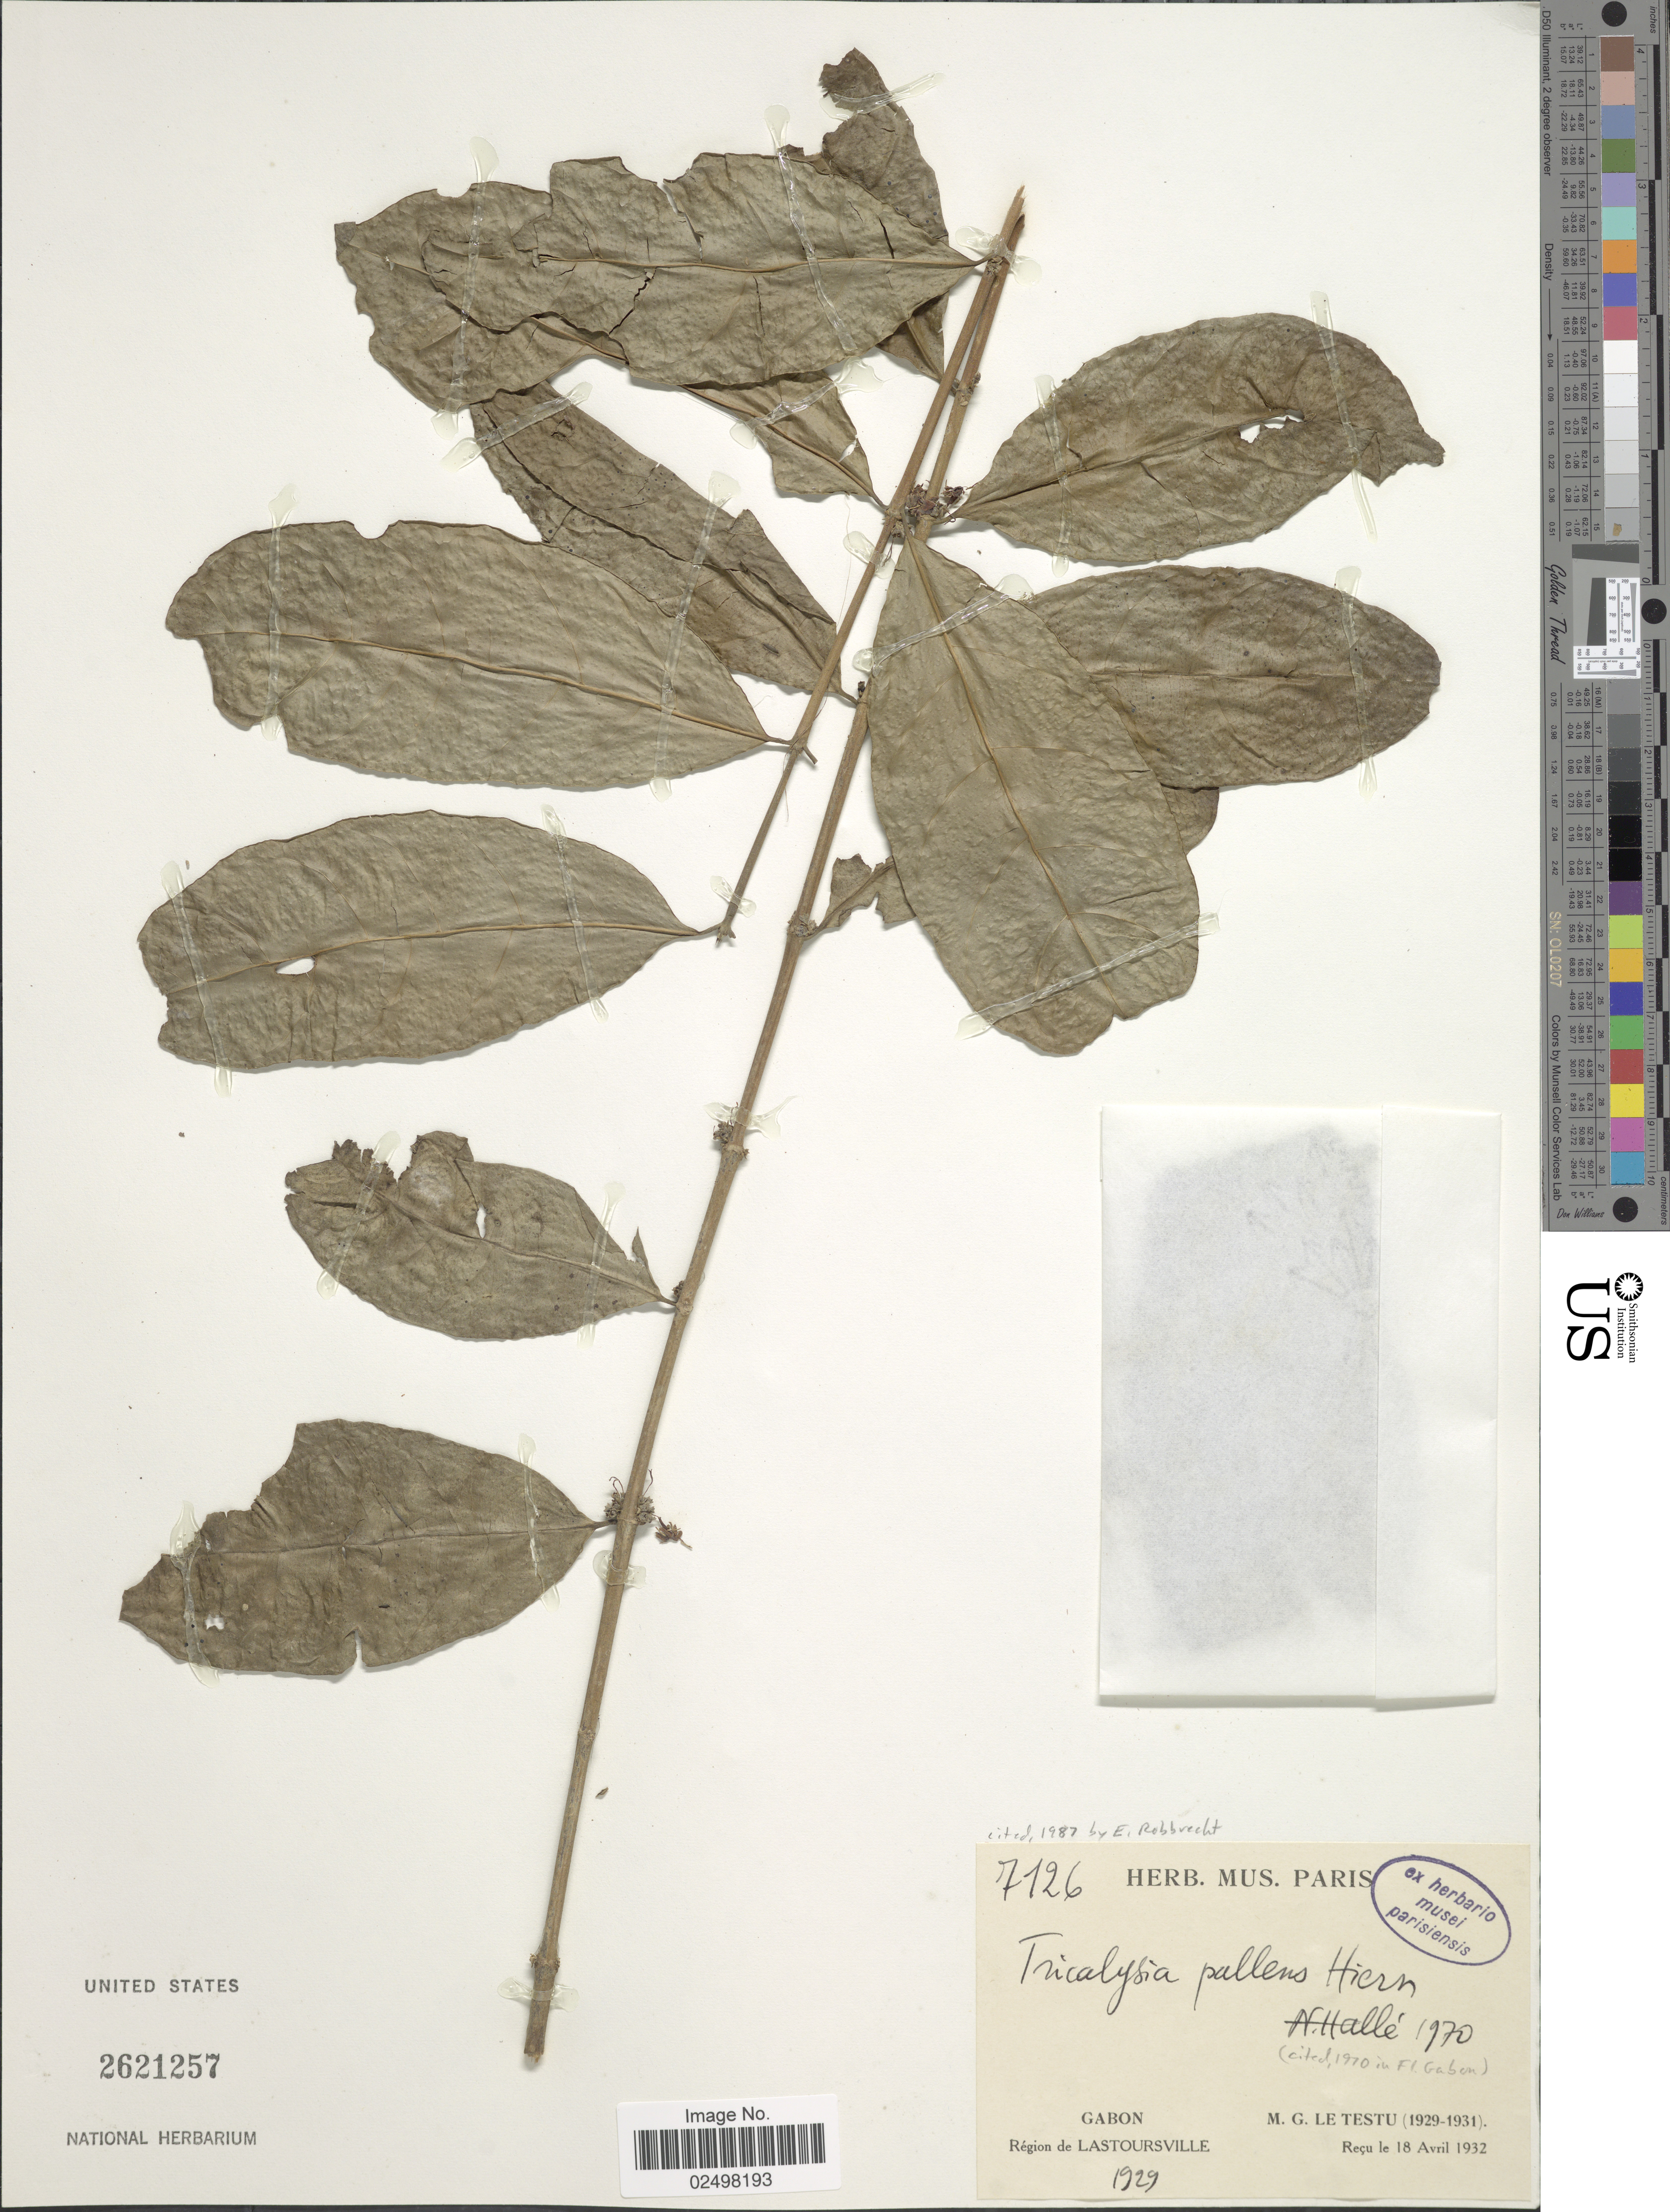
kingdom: Plantae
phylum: Tracheophyta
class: Magnoliopsida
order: Gentianales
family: Rubiaceae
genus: Tricalysia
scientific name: Tricalysia pallens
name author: Hiern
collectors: G. Le Testu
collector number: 7126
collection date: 1929/1931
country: Gabon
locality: Region de Lastoursville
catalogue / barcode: US 2621257